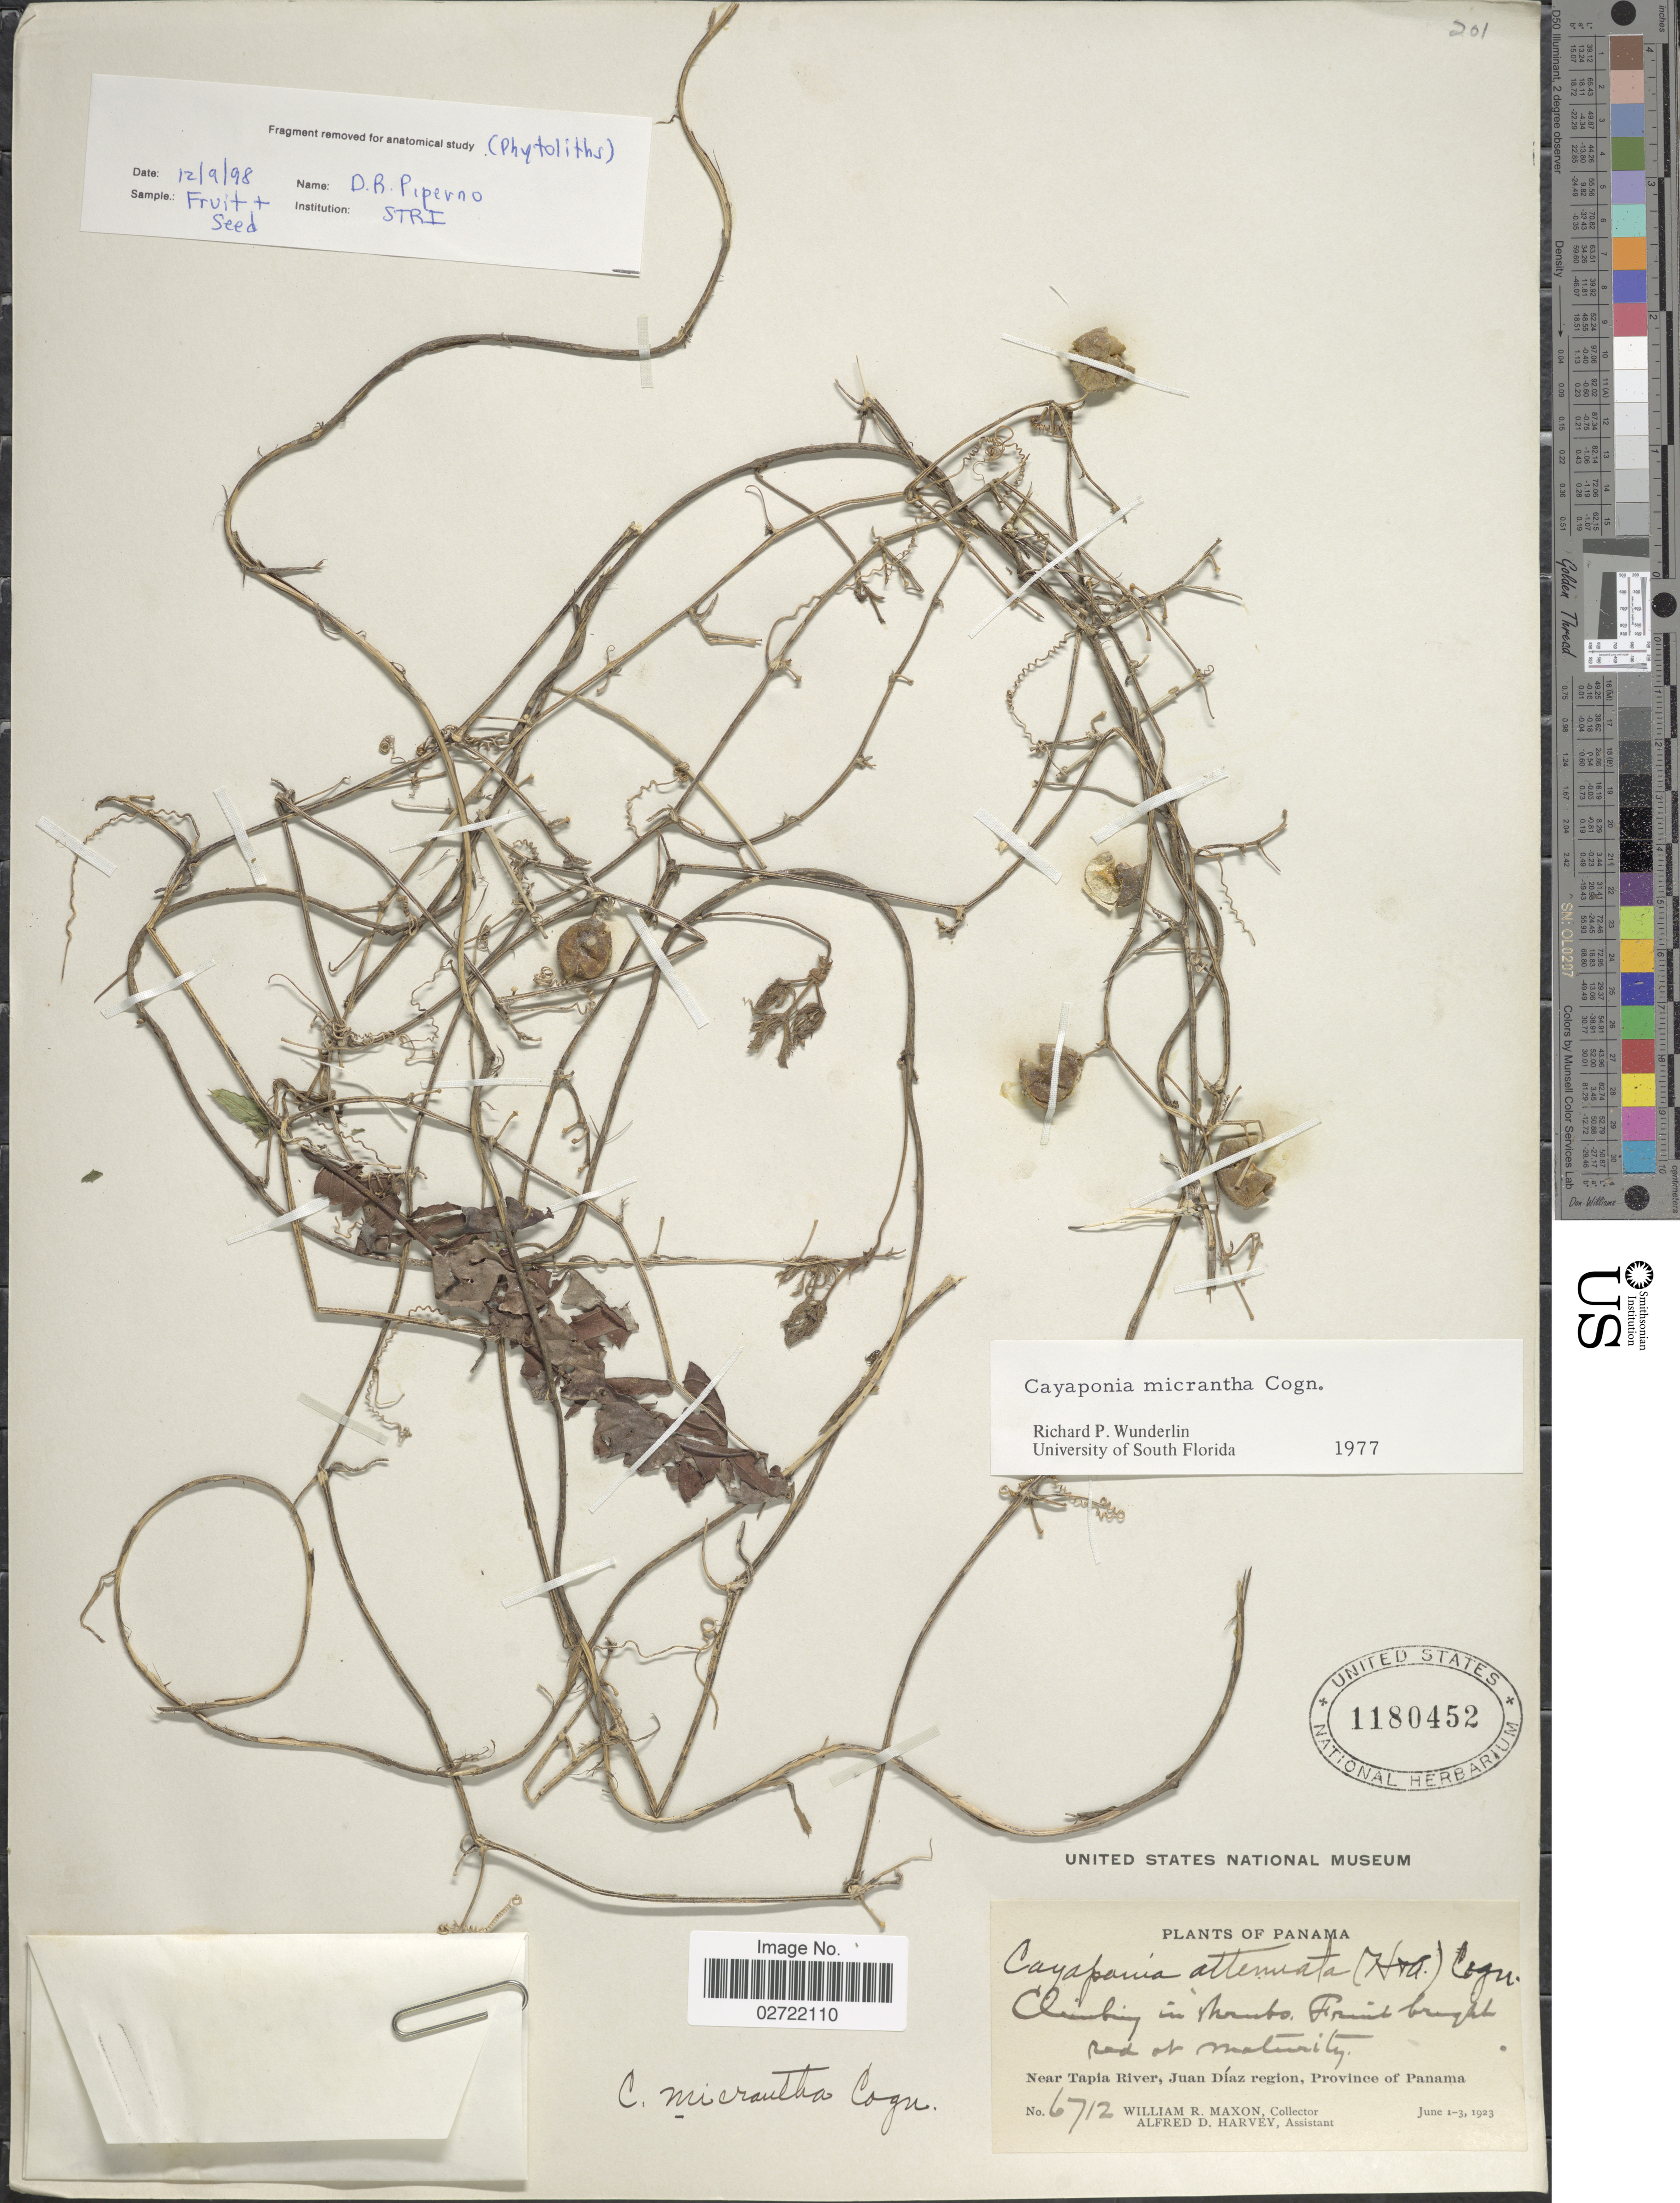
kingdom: Plantae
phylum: Tracheophyta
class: Magnoliopsida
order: Cucurbitales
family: Cucurbitaceae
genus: Cayaponia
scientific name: Cayaponia micrantha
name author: Cogn.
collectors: W. R. Maxon & A. D. Harvey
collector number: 6712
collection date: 1923-06-01/1923-06-03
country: Panama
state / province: Panamá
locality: Near Tapia River, Juan Díaz region.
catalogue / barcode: US 1180452